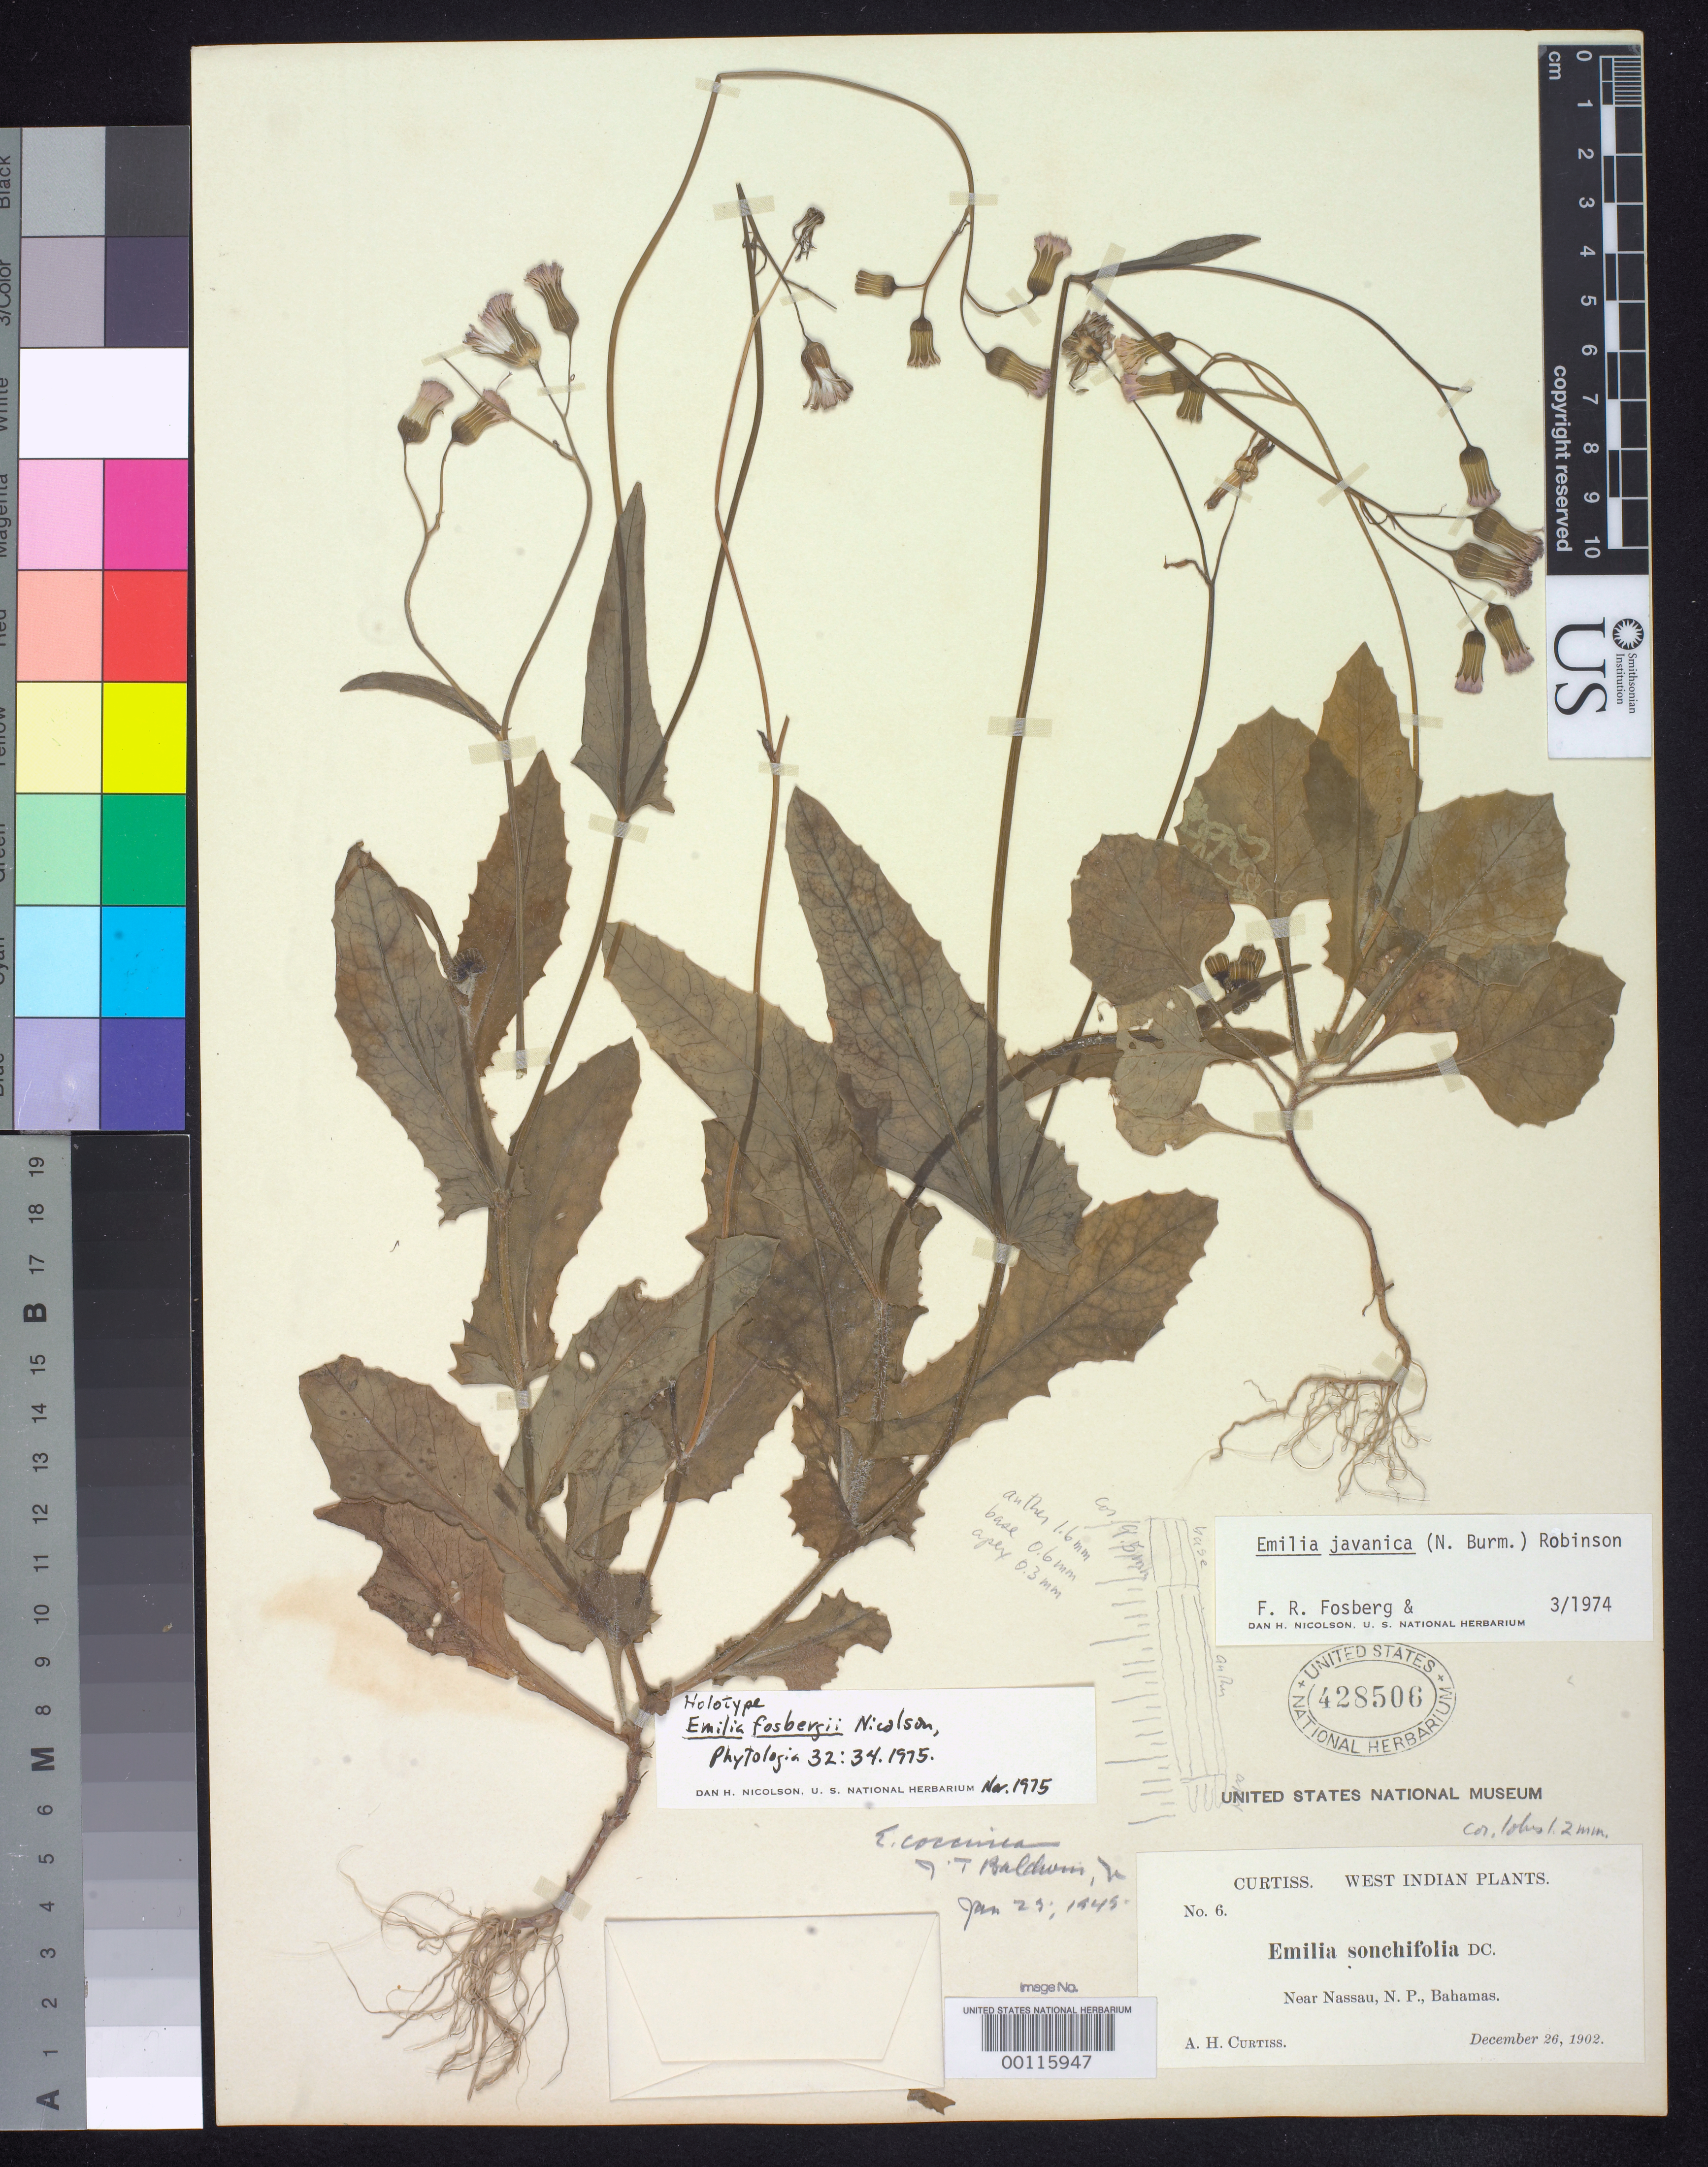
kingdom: Plantae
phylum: Tracheophyta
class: Magnoliopsida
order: Asterales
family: Asteraceae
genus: Emilia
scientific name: Emilia fosbergii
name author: Nicolson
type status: Holotype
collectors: A. H. Curtiss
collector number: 6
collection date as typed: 26 Dec 1902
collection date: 1902-12-26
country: Bahamas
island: New Providence Island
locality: Near Nassau.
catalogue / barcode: US 428506